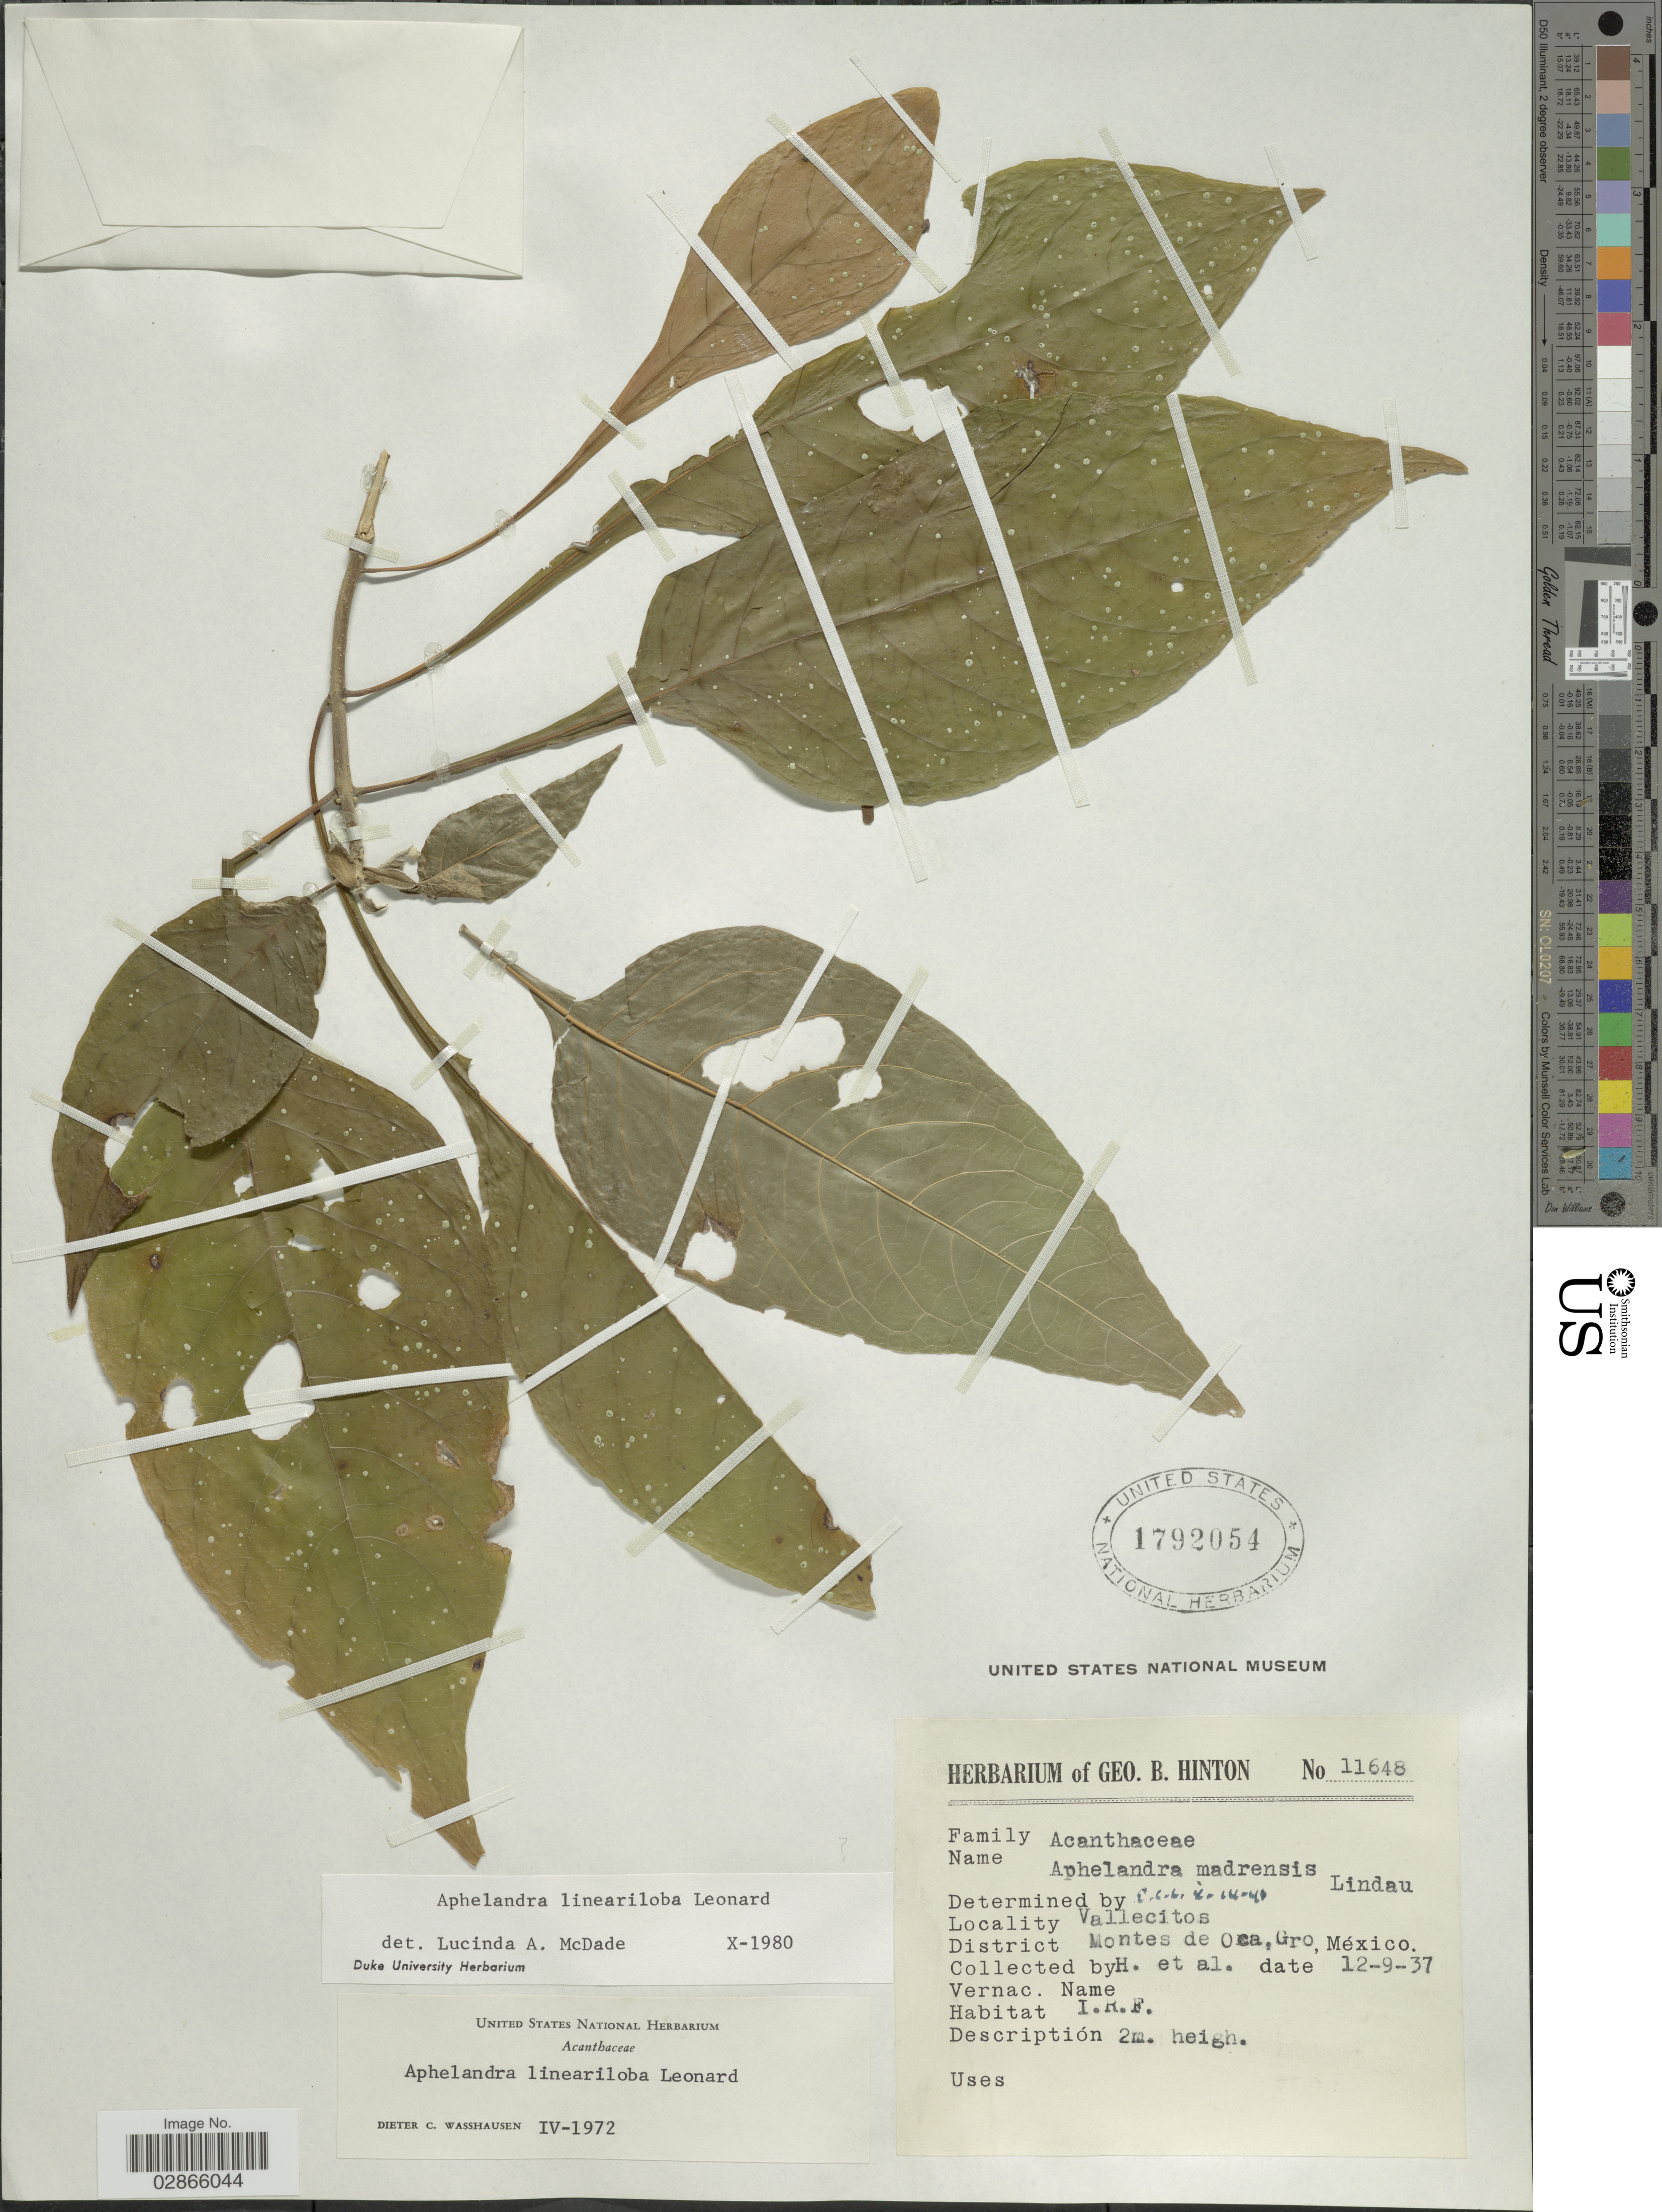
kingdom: Plantae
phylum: Tracheophyta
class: Magnoliopsida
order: Lamiales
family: Acanthaceae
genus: Aphelandra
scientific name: Aphelandra lineariloba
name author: Leonard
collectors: G. B. Hinton & et al.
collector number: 11648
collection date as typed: Transcribed d/m/y: 12/9/37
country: Mexico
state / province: Guerrero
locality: Vallecitos. District Montes de Oca.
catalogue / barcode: US 1792054